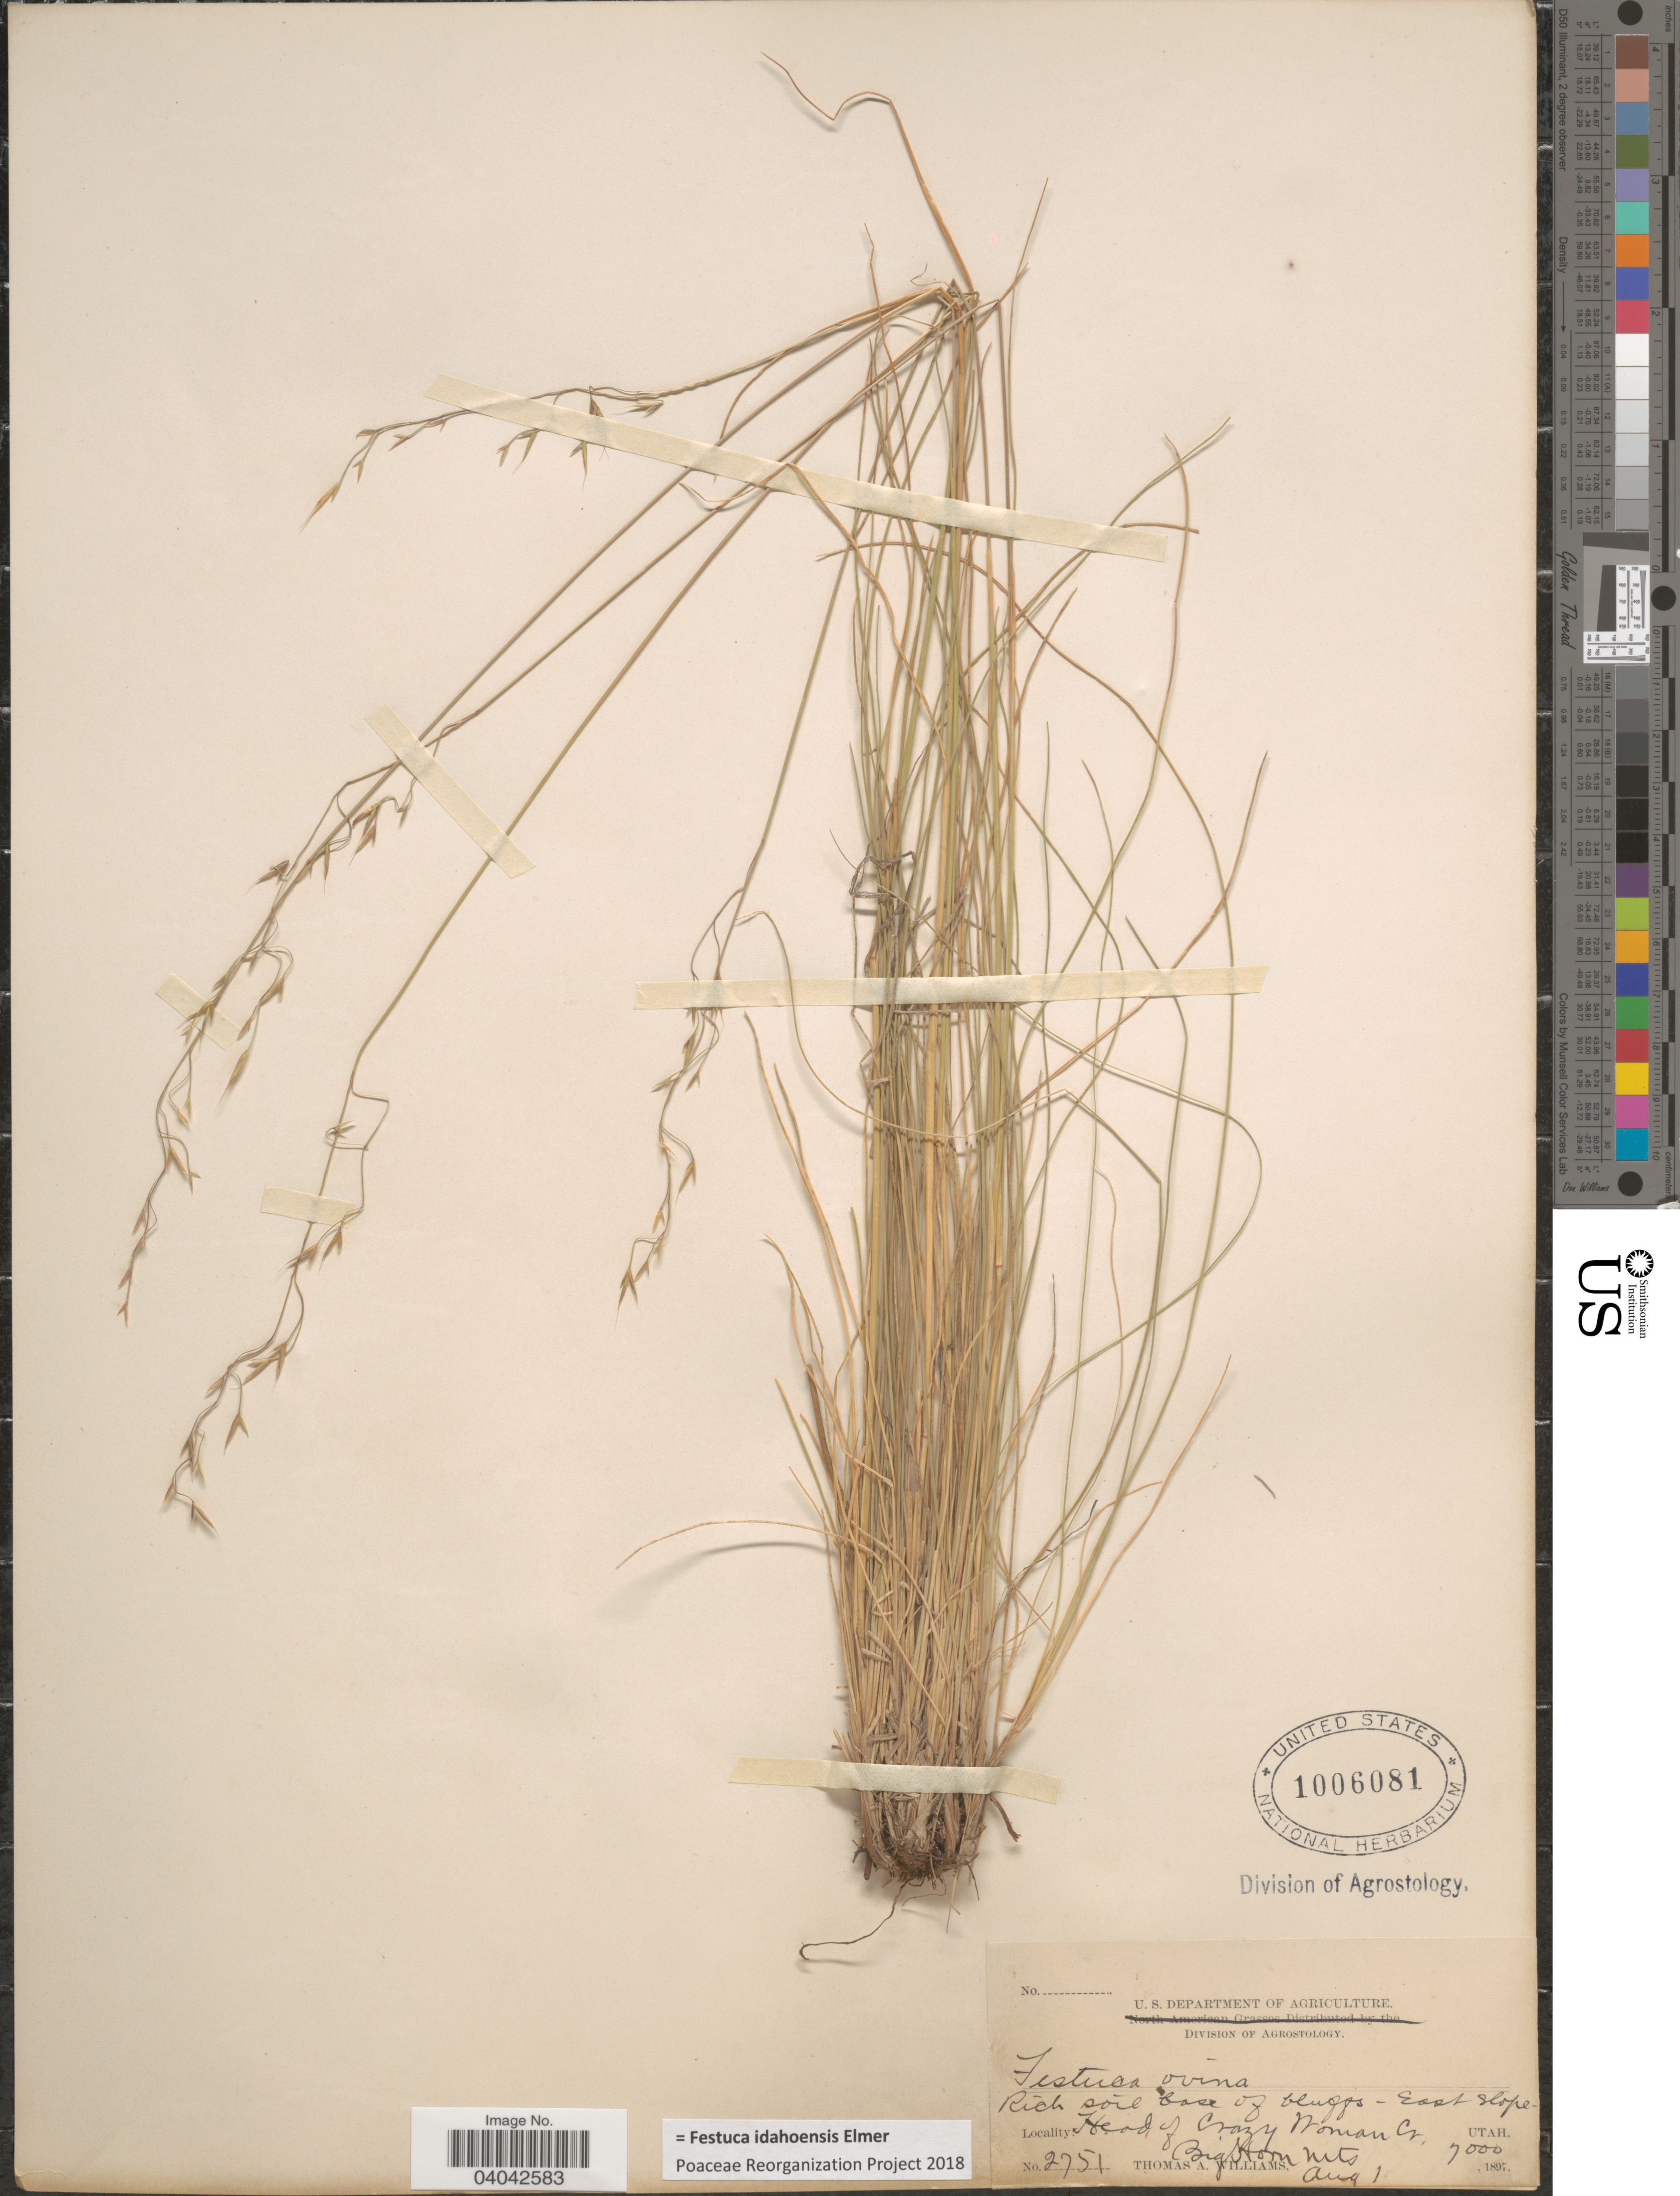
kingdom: Plantae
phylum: Tracheophyta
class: Liliopsida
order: Poales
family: Poaceae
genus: Festuca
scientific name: Festuca idahoensis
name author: Elmer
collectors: T. A. Williams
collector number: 2751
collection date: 1897-08-01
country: United States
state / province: Utah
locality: East slope. Head of Crazy Woman Cr. Big Horn Mts.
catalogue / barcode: US 1006081